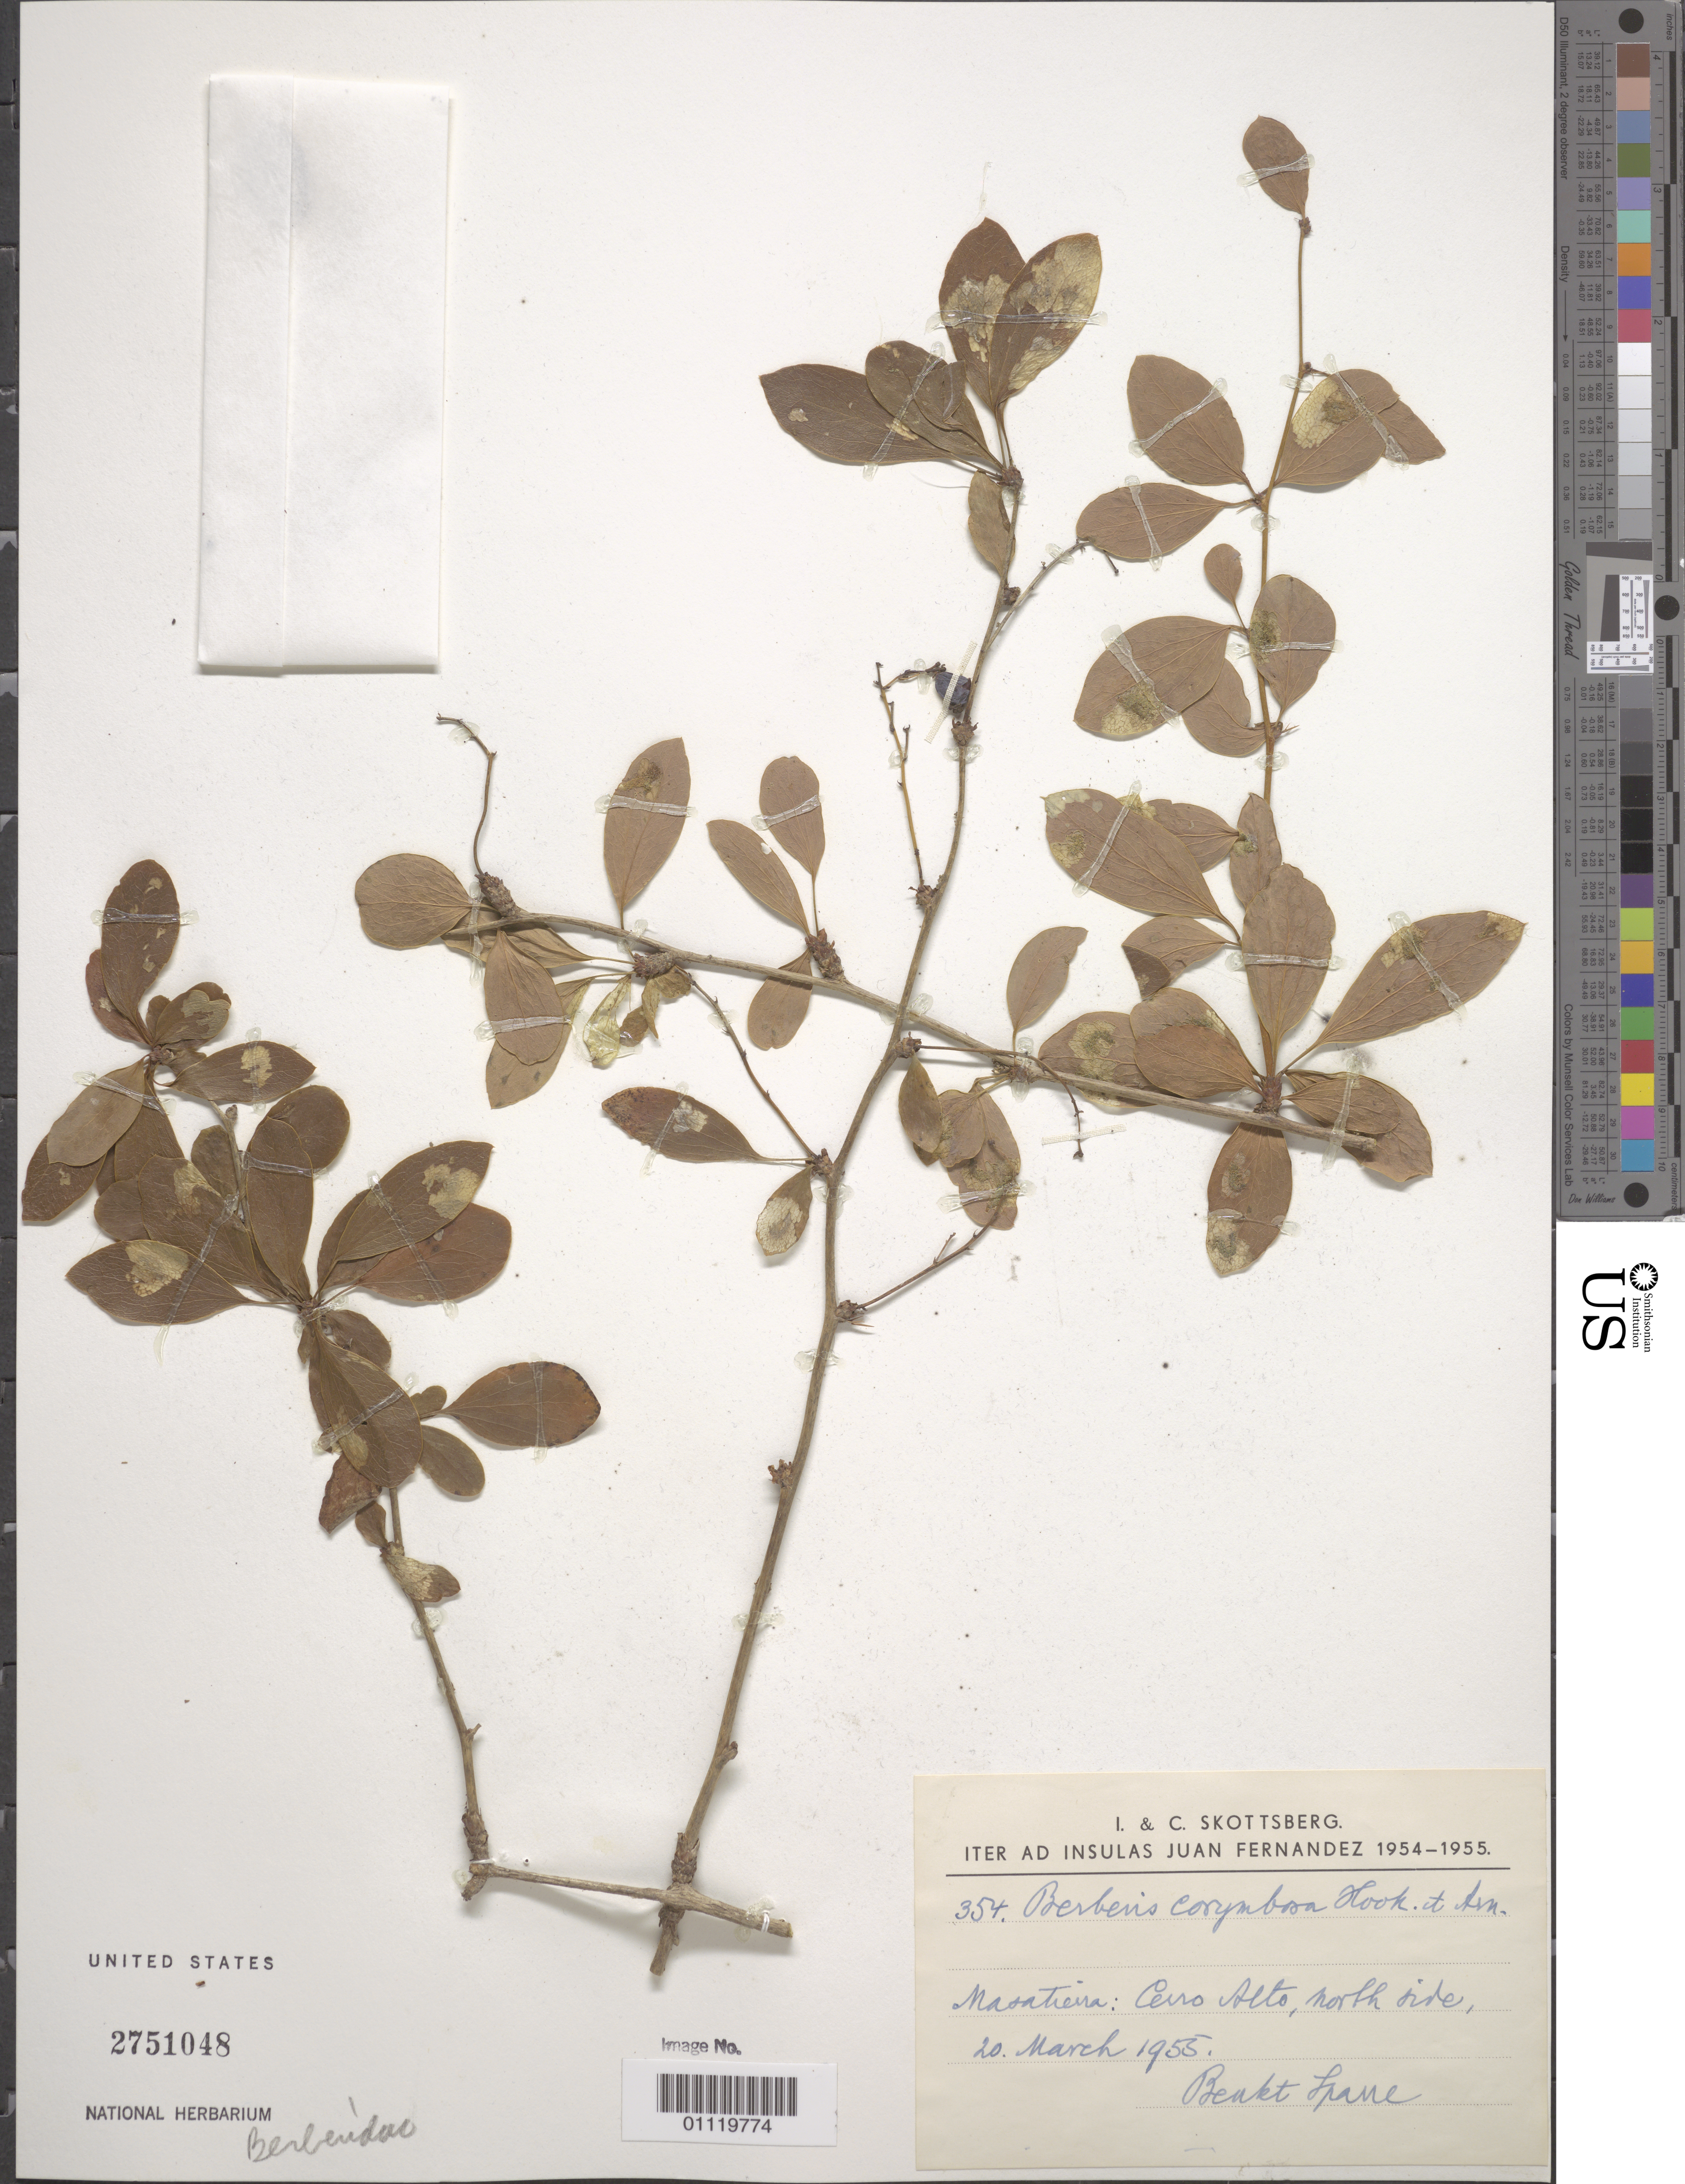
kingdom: Plantae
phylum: Tracheophyta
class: Magnoliopsida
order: Ranunculales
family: Berberidaceae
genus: Berberis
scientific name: Berberis corymbosa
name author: Hook. & Arn.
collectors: C. Skottsberg & I. Skottsberg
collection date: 1955-03-20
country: Chile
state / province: Valparaíso (V)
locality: Juan Fernandez Islands; Mas a Tierra Island, Cerro Alto, north side.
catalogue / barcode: US 2751048